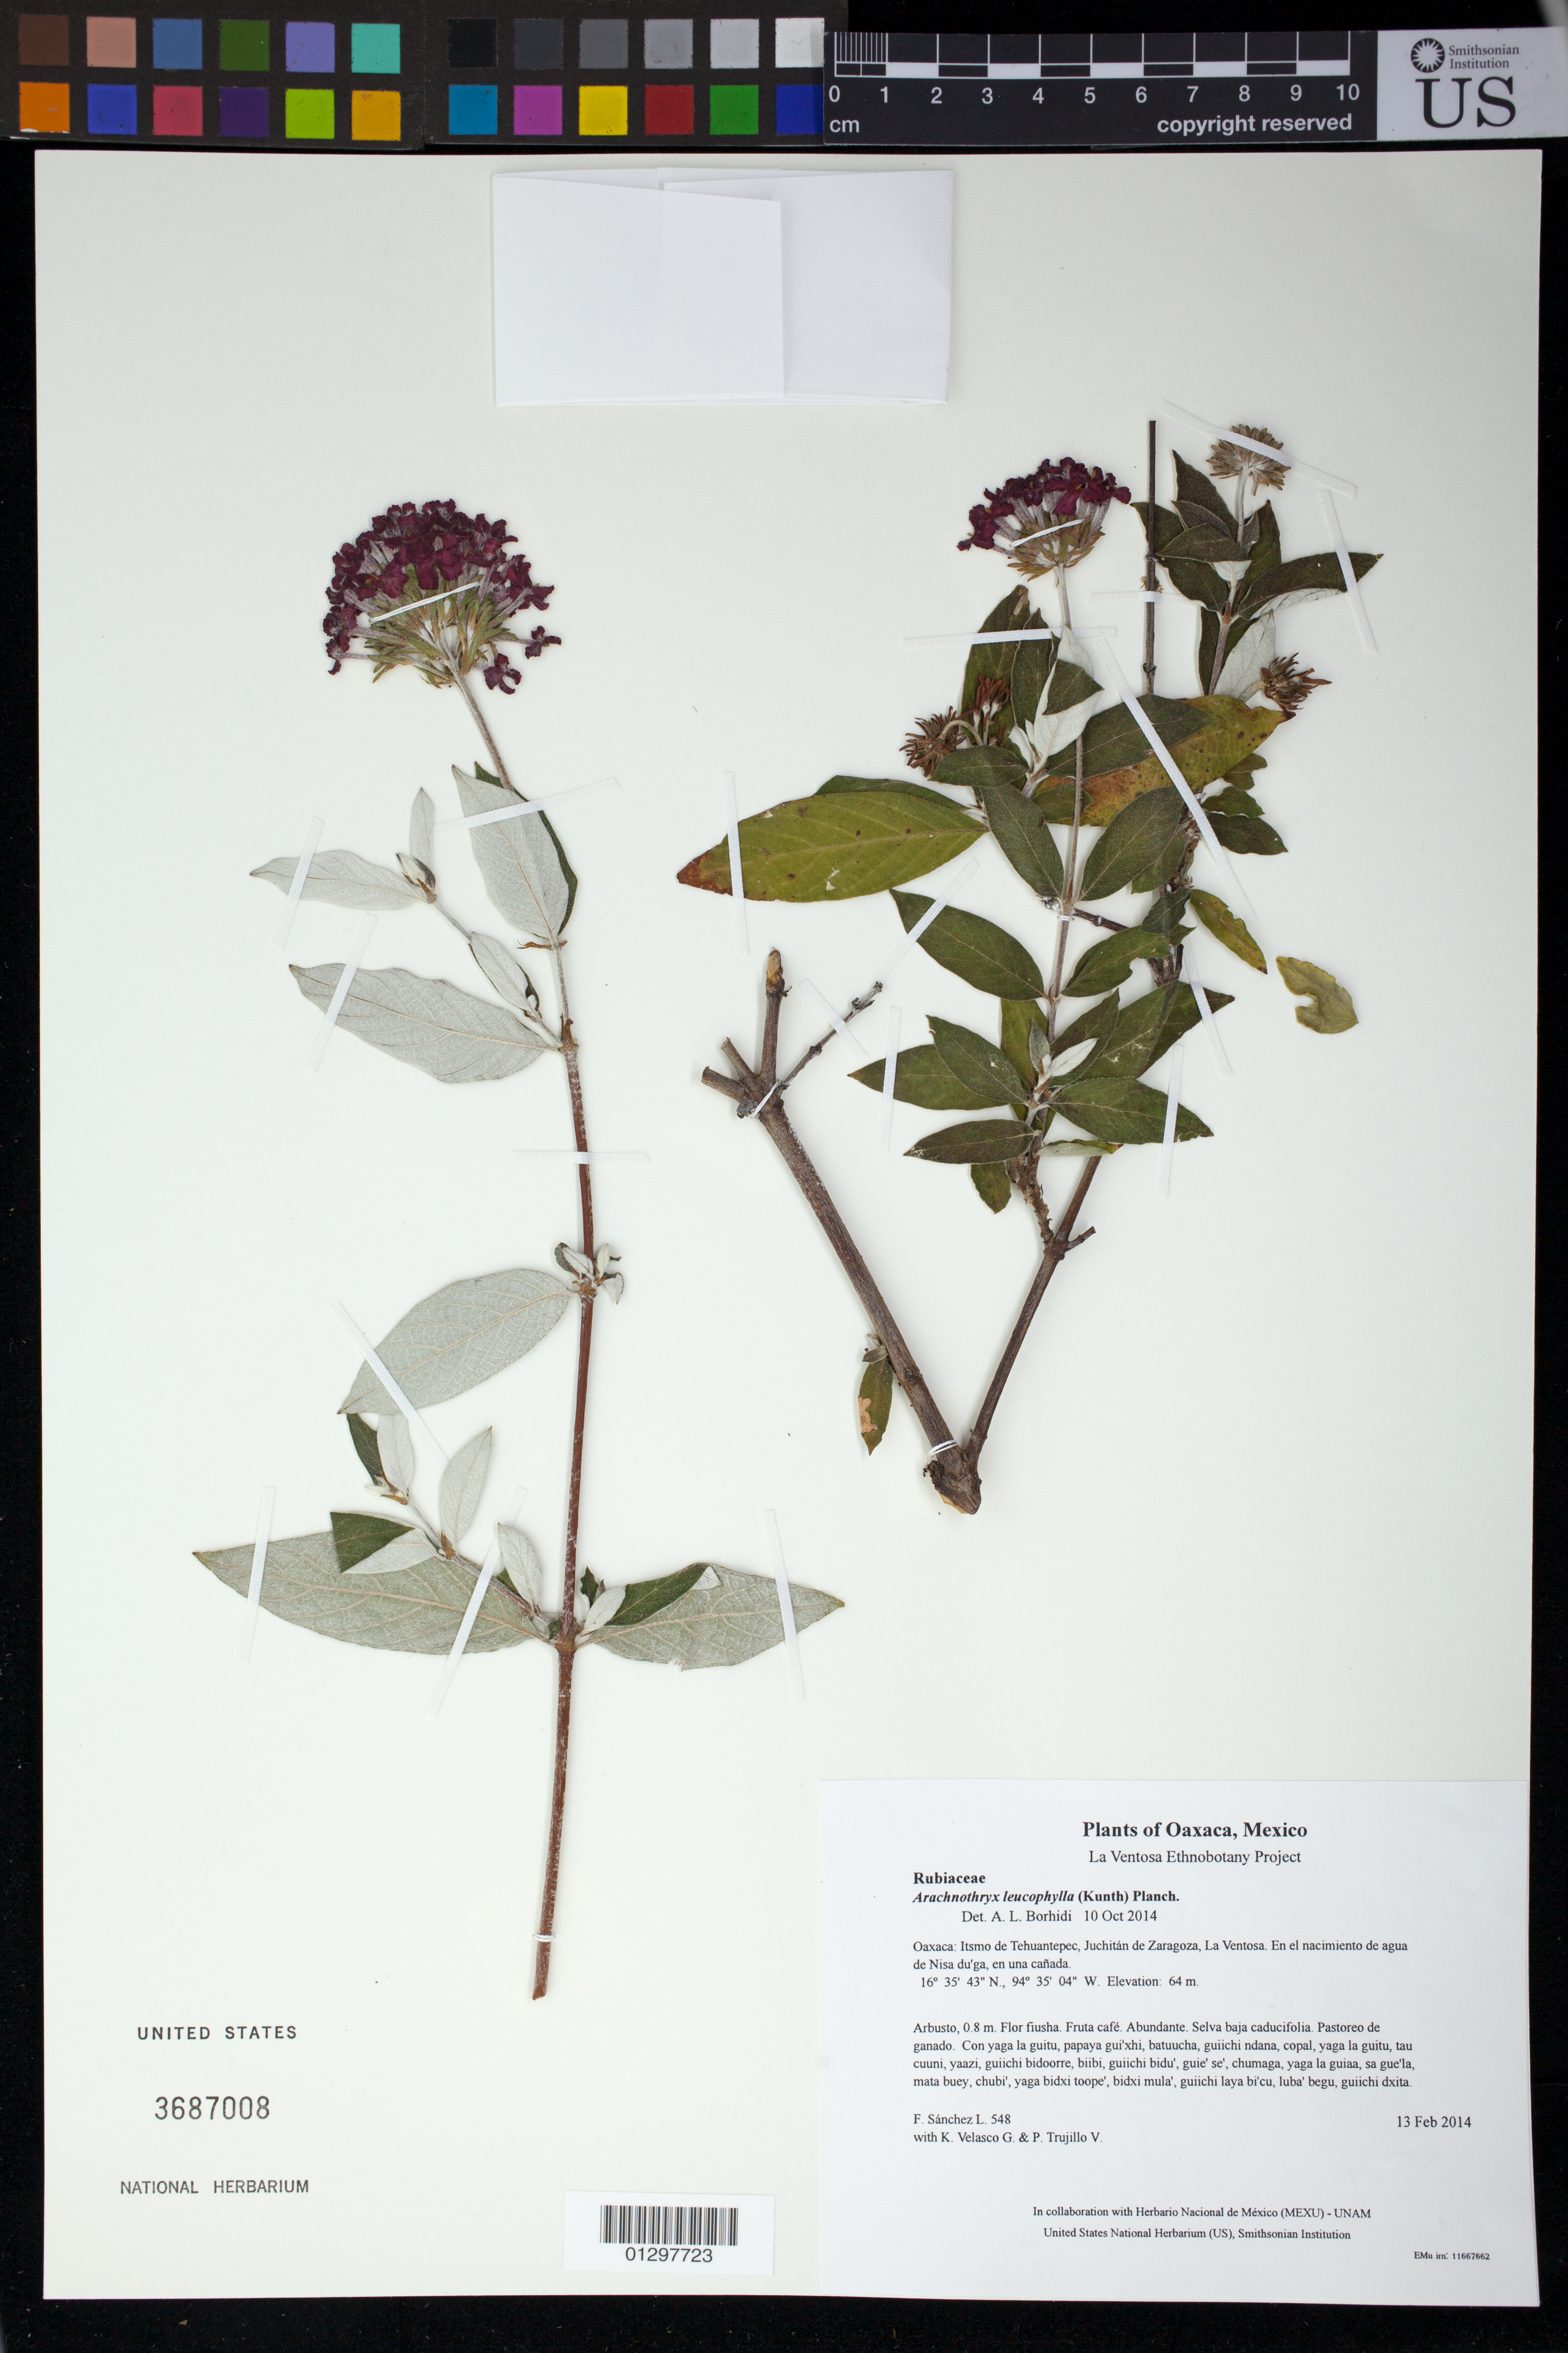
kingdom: Plantae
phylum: Tracheophyta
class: Magnoliopsida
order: Gentianales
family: Rubiaceae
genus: Arachnothryx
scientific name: Arachnothryx leucophylla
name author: (Kunth) Planch.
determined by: Borhidi, Attila L.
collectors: F. Sánchez L., K. Velasco G. & P. Trujillo V.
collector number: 548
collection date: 2014-02-13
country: Mexico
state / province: Oaxaca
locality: Itsmo de Tehuantepec, Juchitán de Zaragoza, La Ventosa. En el nacimiento de agua de Nisa du'ga, en una cañada.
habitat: Selva baja caducifolia. Pastoreo de ganado.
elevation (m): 64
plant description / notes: JEBOT, MEXU, SERO, US; Yaga bandaga. 0.8 m. Guie' fiusha. Cuaananaxhi namuu. Stale.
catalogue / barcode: US 3687008